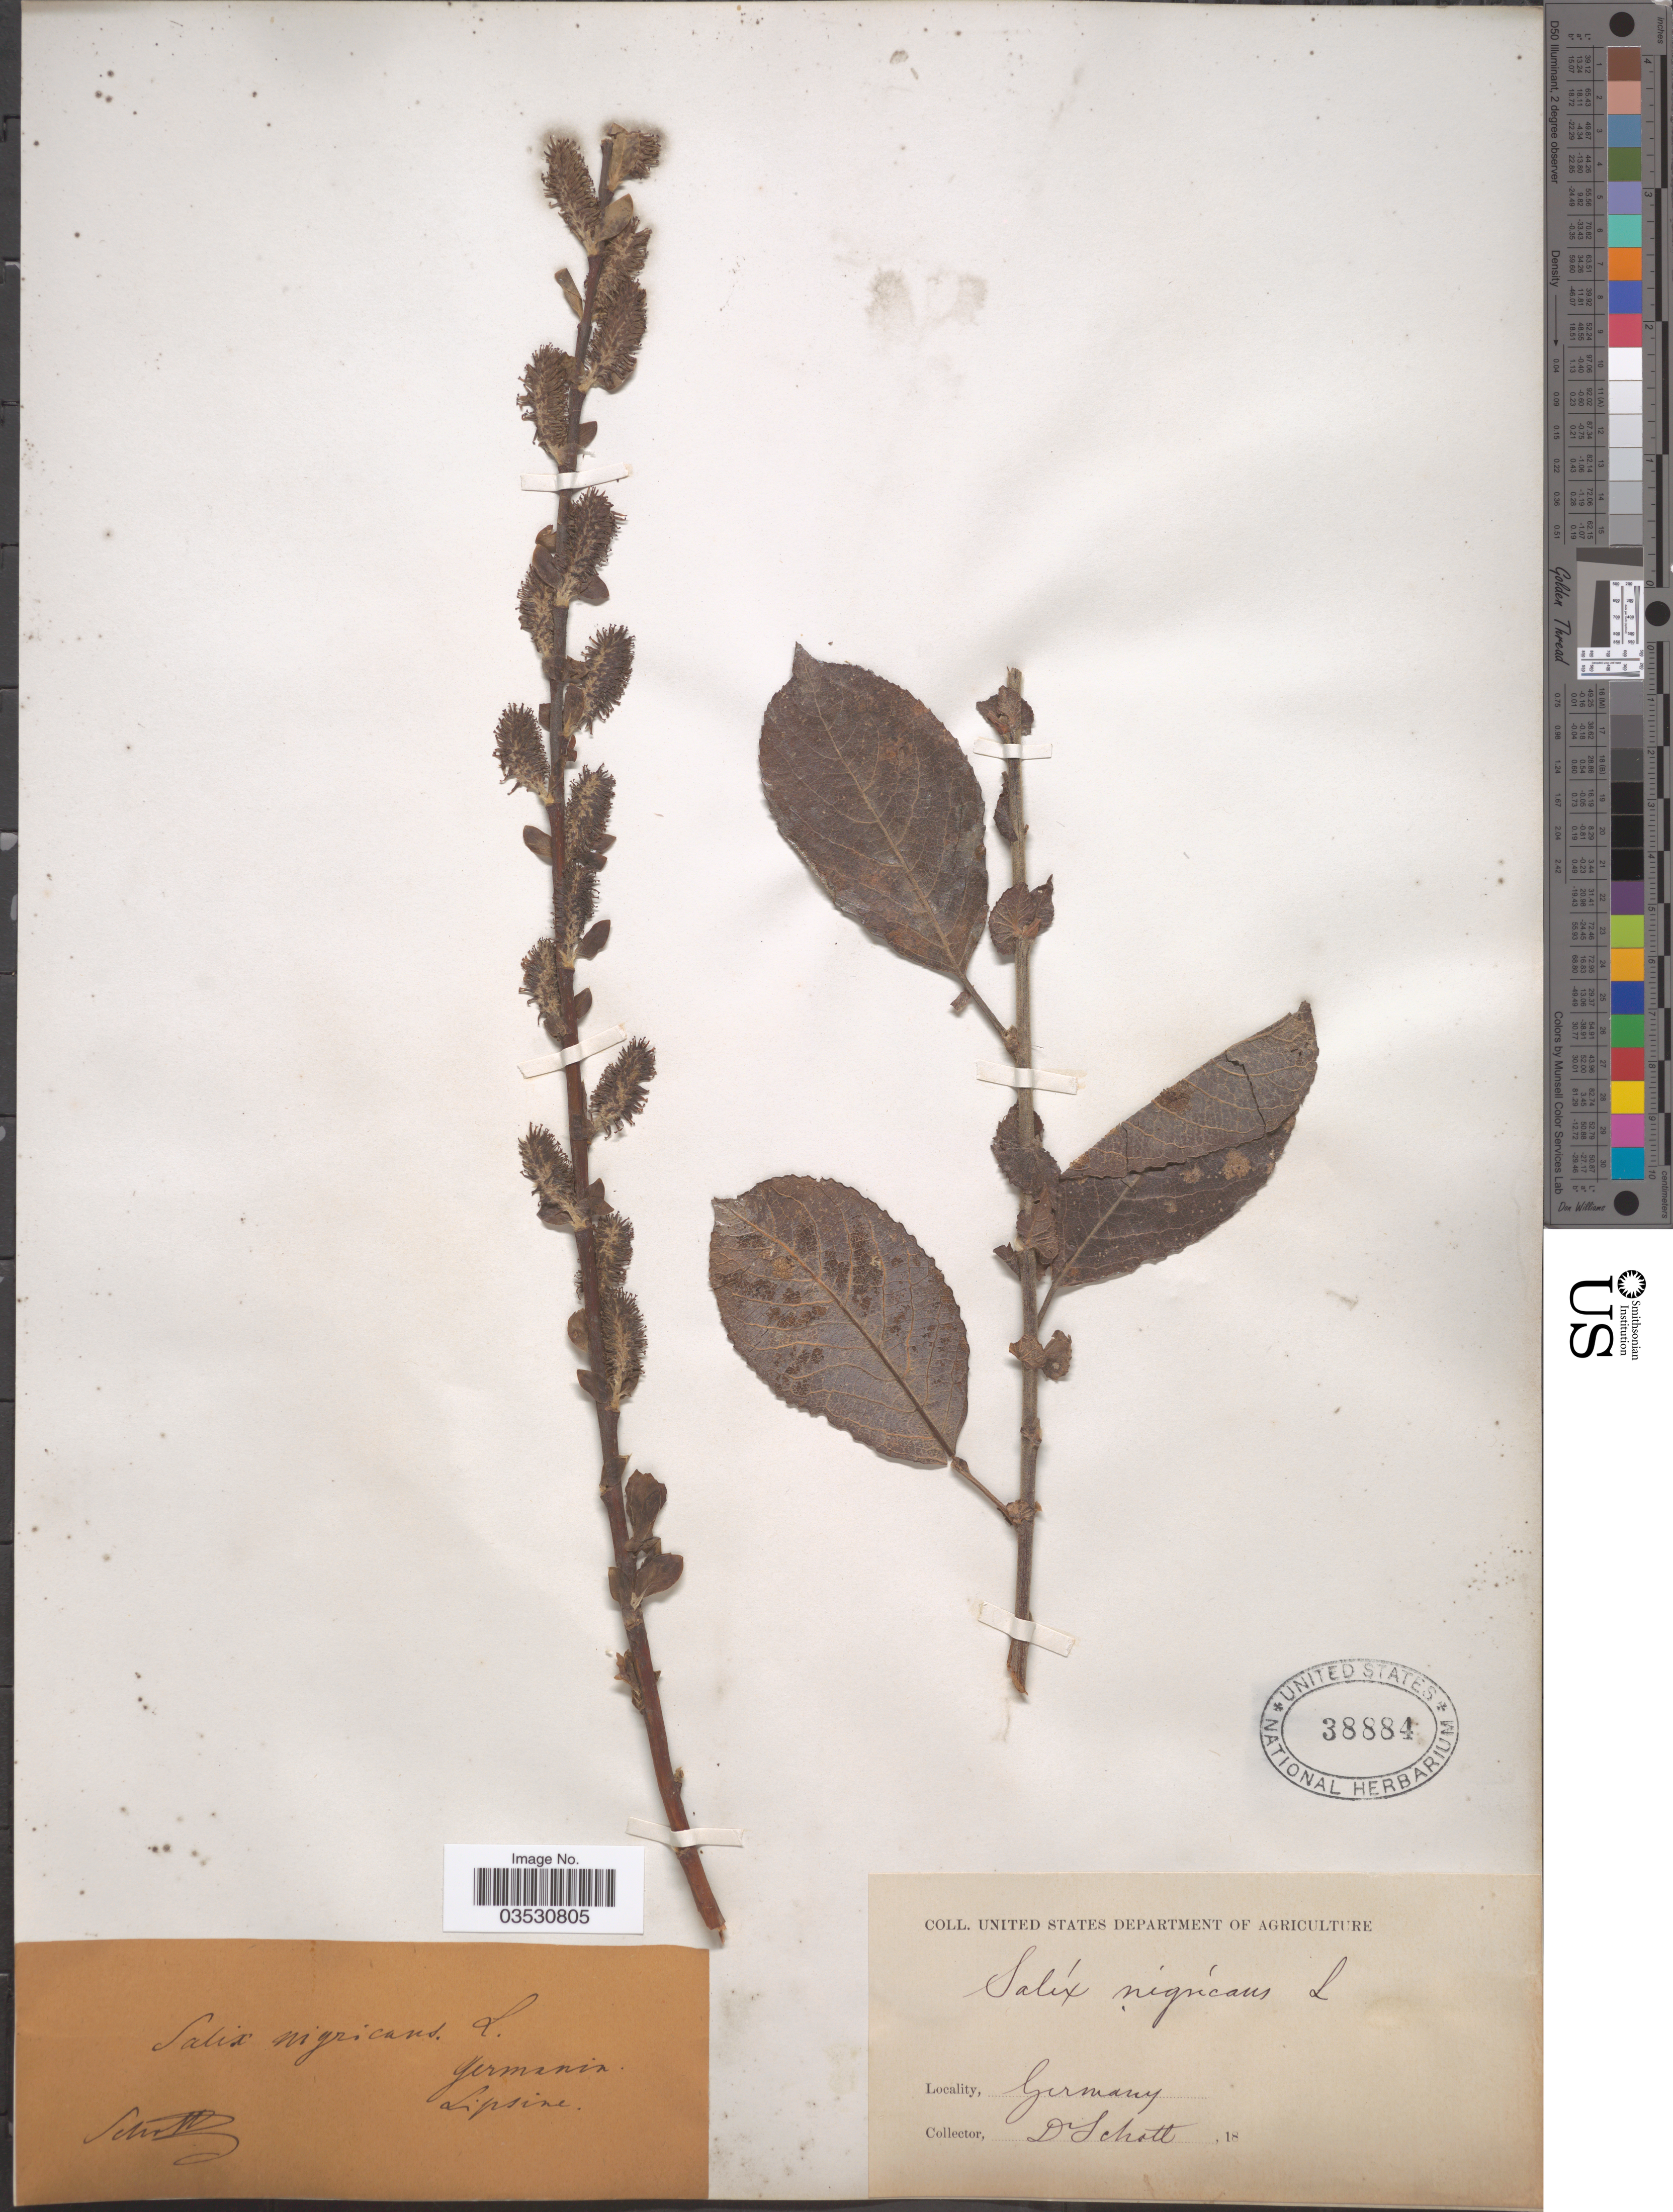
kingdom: Plantae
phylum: Tracheophyta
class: Magnoliopsida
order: Malpighiales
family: Salicaceae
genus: Salix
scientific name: Salix nigricans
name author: Sm.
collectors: Schotte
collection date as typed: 18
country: Germany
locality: Lipsine. [interpreted]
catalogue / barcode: US 38884